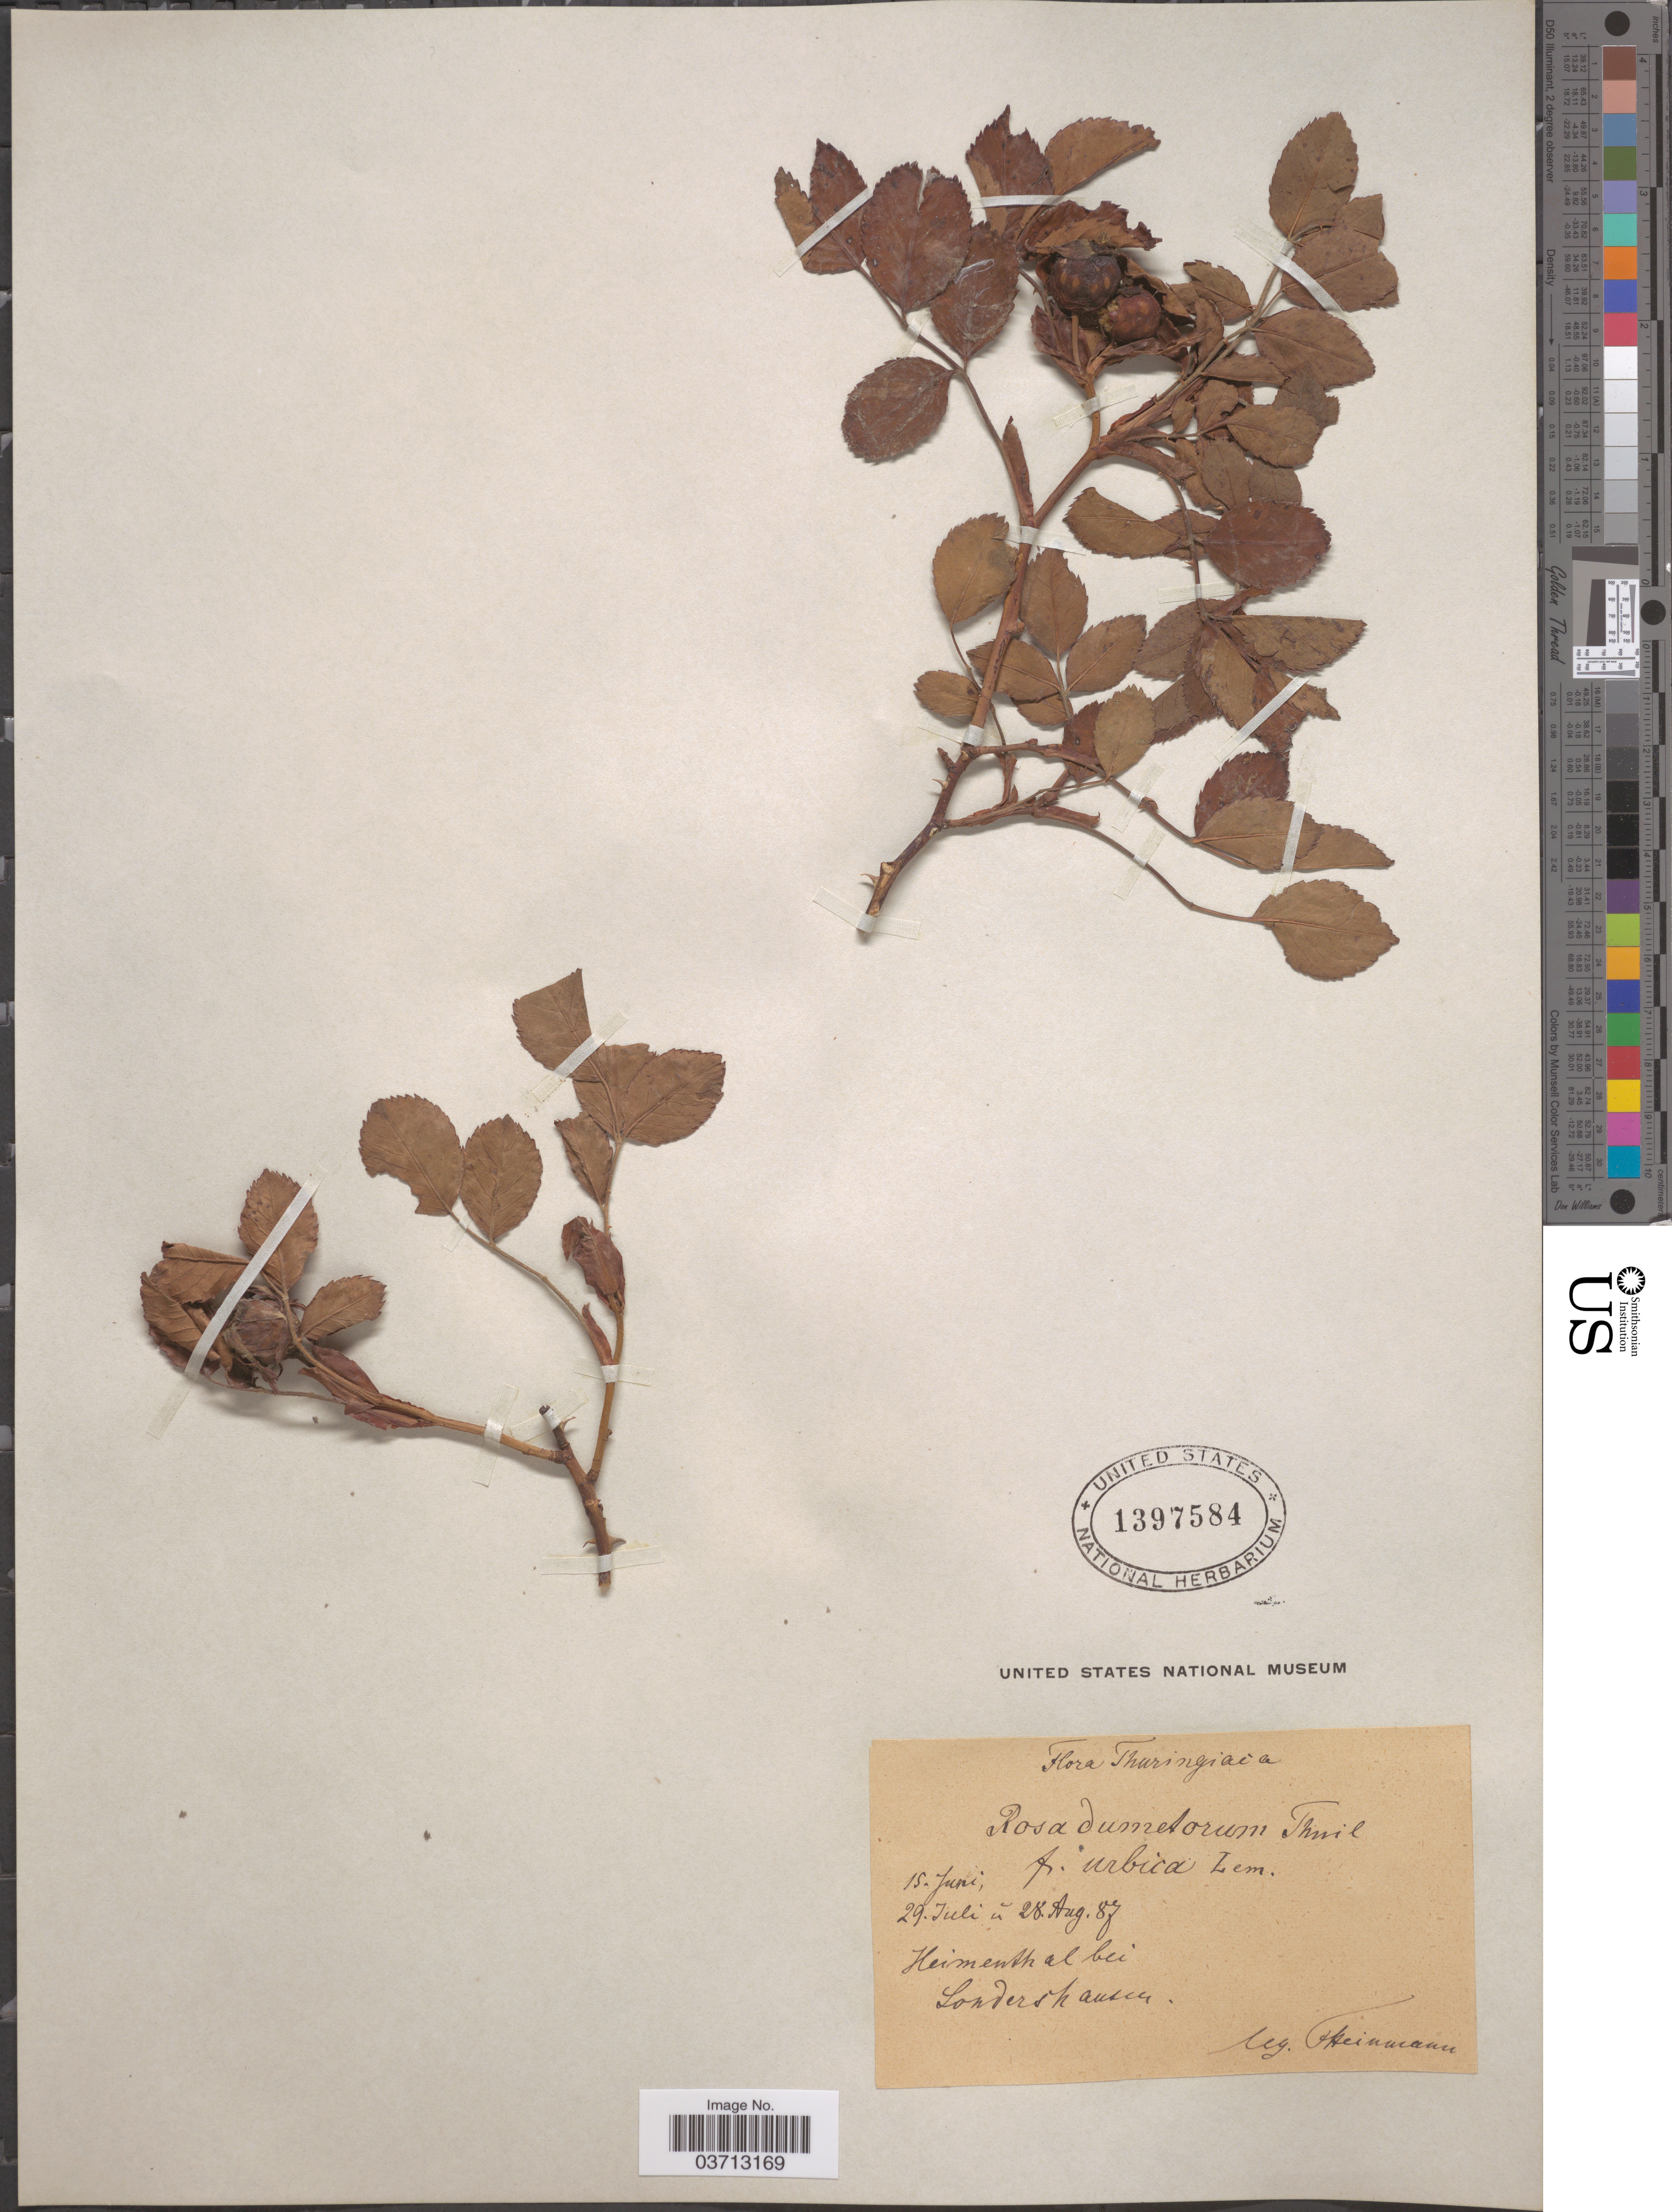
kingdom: Plantae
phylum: Tracheophyta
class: Magnoliopsida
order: Rosales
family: Rosaceae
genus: Rosa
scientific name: Rosa dumetorum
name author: Lange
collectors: Heinmann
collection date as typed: Transcribed d/m/y: 15/6/87 to 28/8/87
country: Germany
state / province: Thuringia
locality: Heimenth al bei Sondershausen.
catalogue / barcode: US 1397584